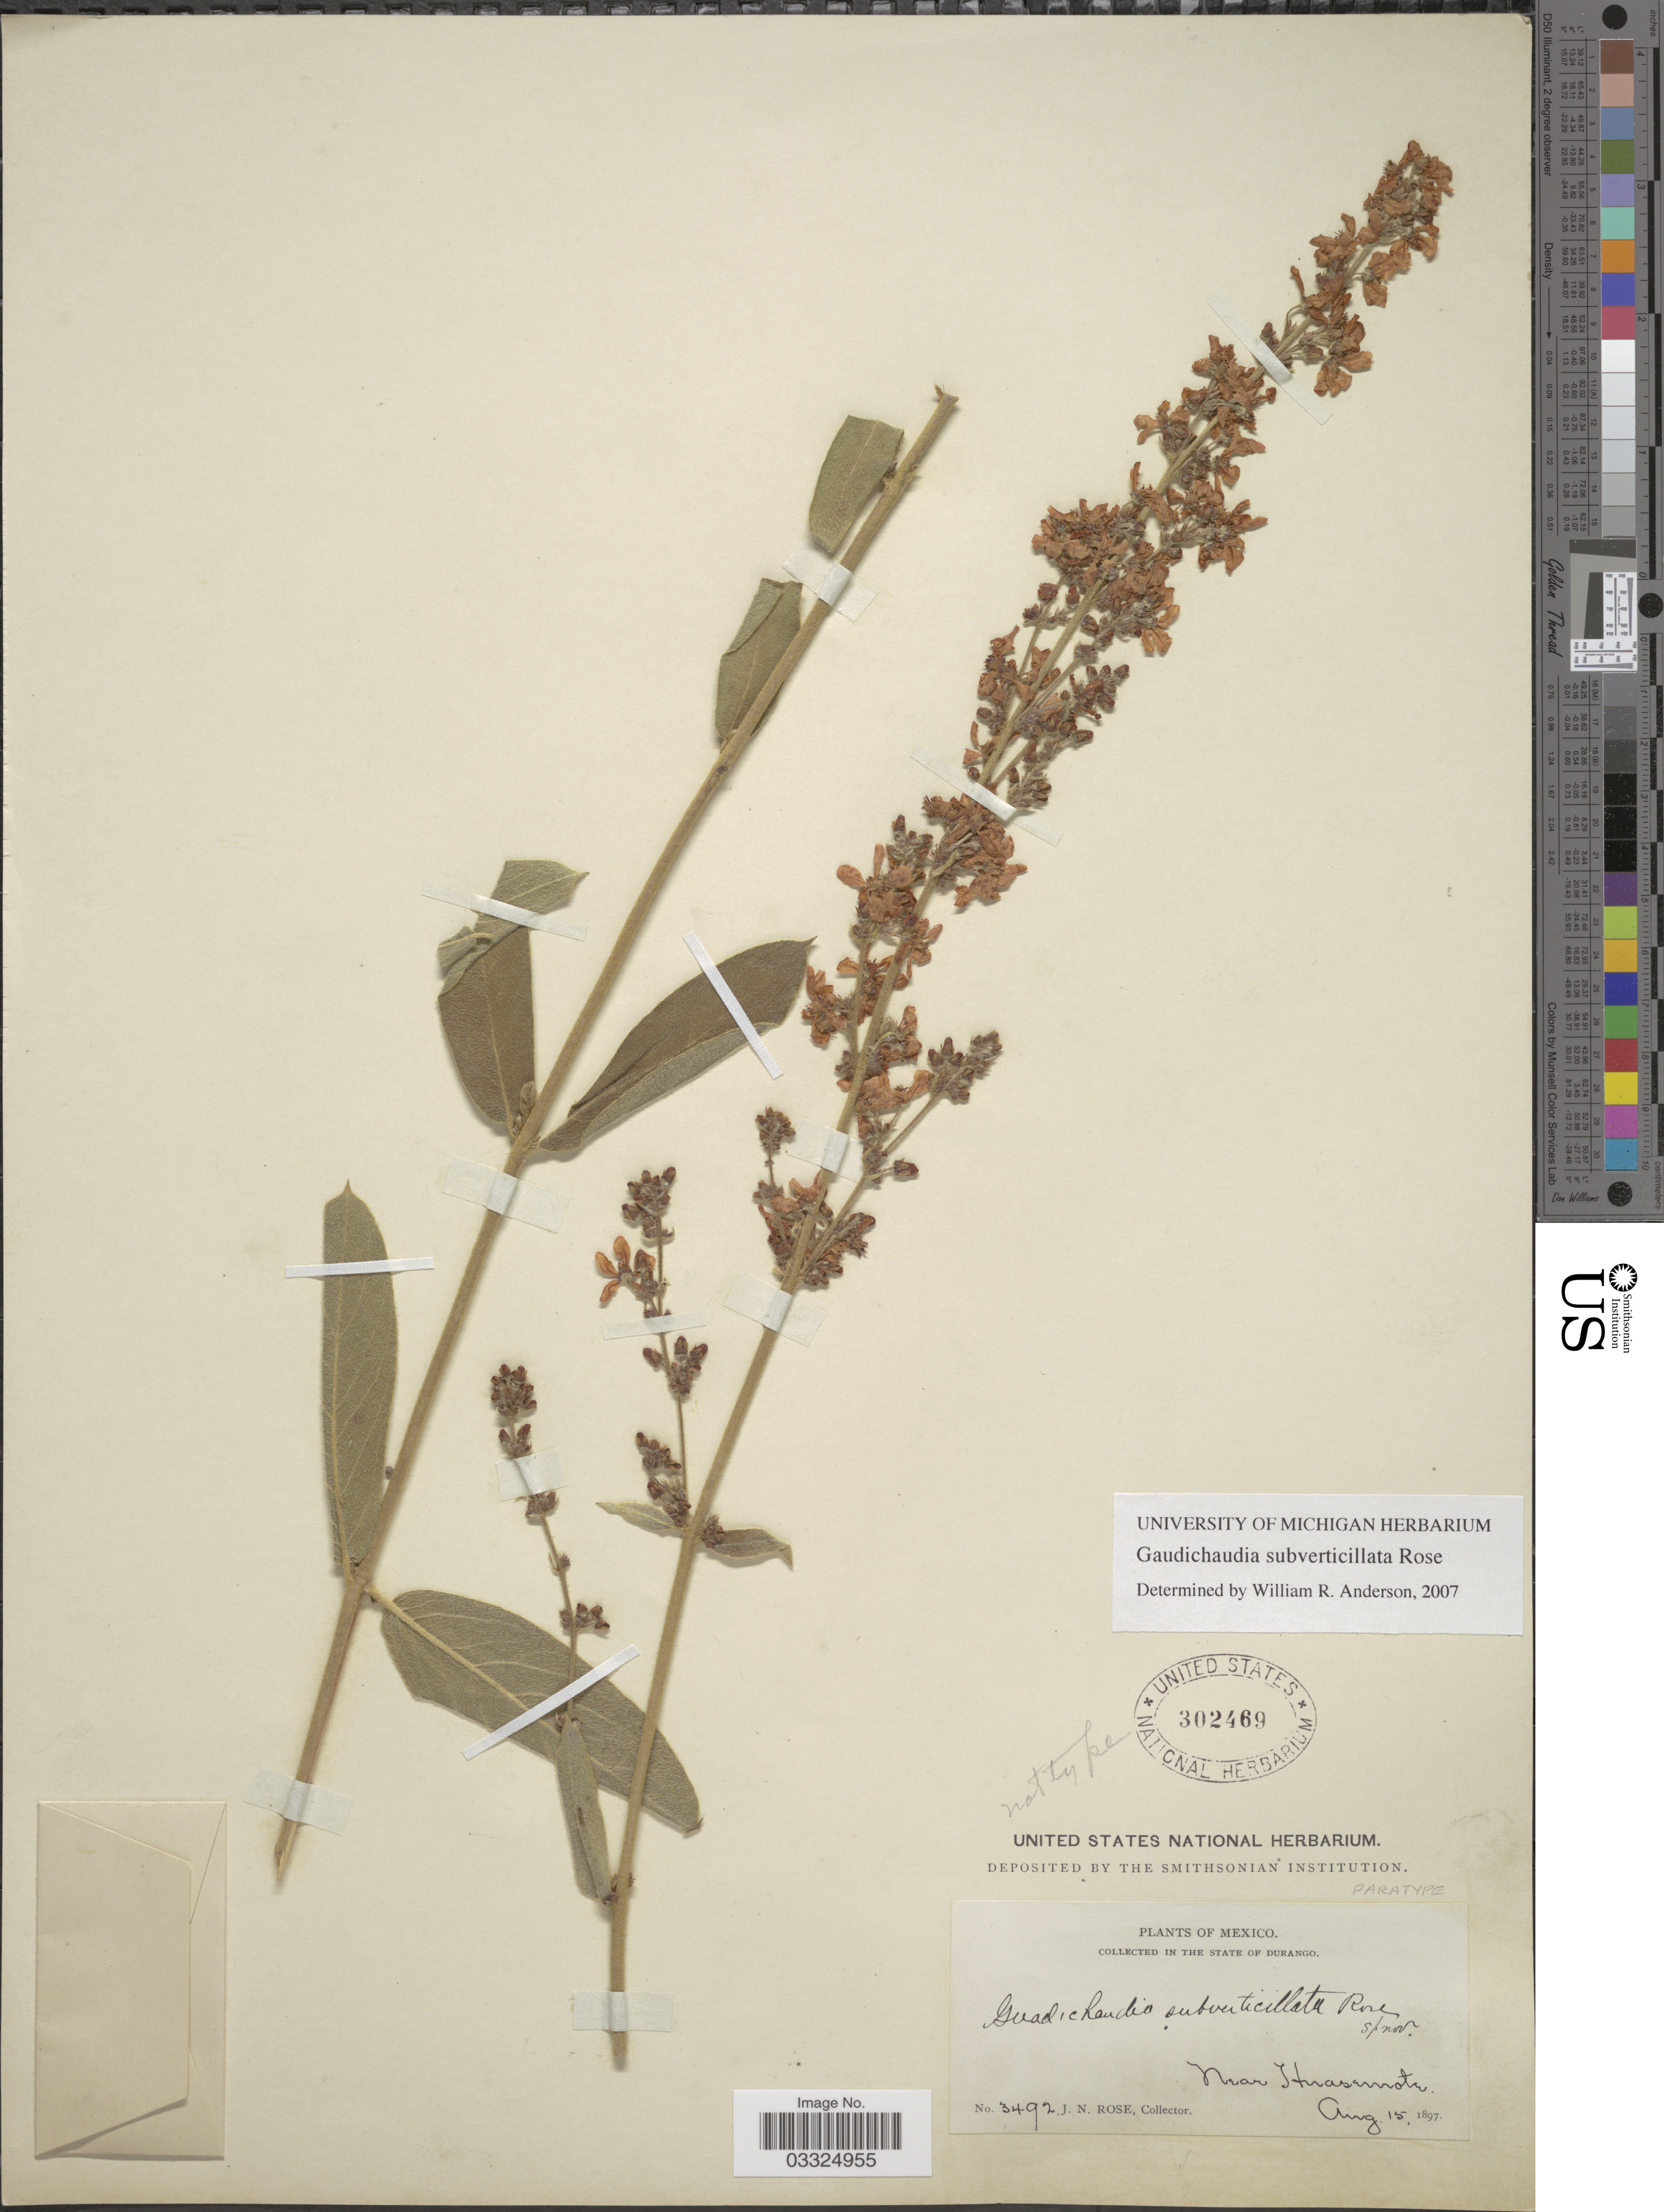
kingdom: Plantae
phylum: Tracheophyta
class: Magnoliopsida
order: Malpighiales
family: Malpighiaceae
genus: Gaudichaudia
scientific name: Gaudichaudia subverticillata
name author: Rose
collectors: J. N. Rose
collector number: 3492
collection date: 1897-08-15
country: Mexico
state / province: Durango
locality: Near Huasemote.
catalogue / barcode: US 302469